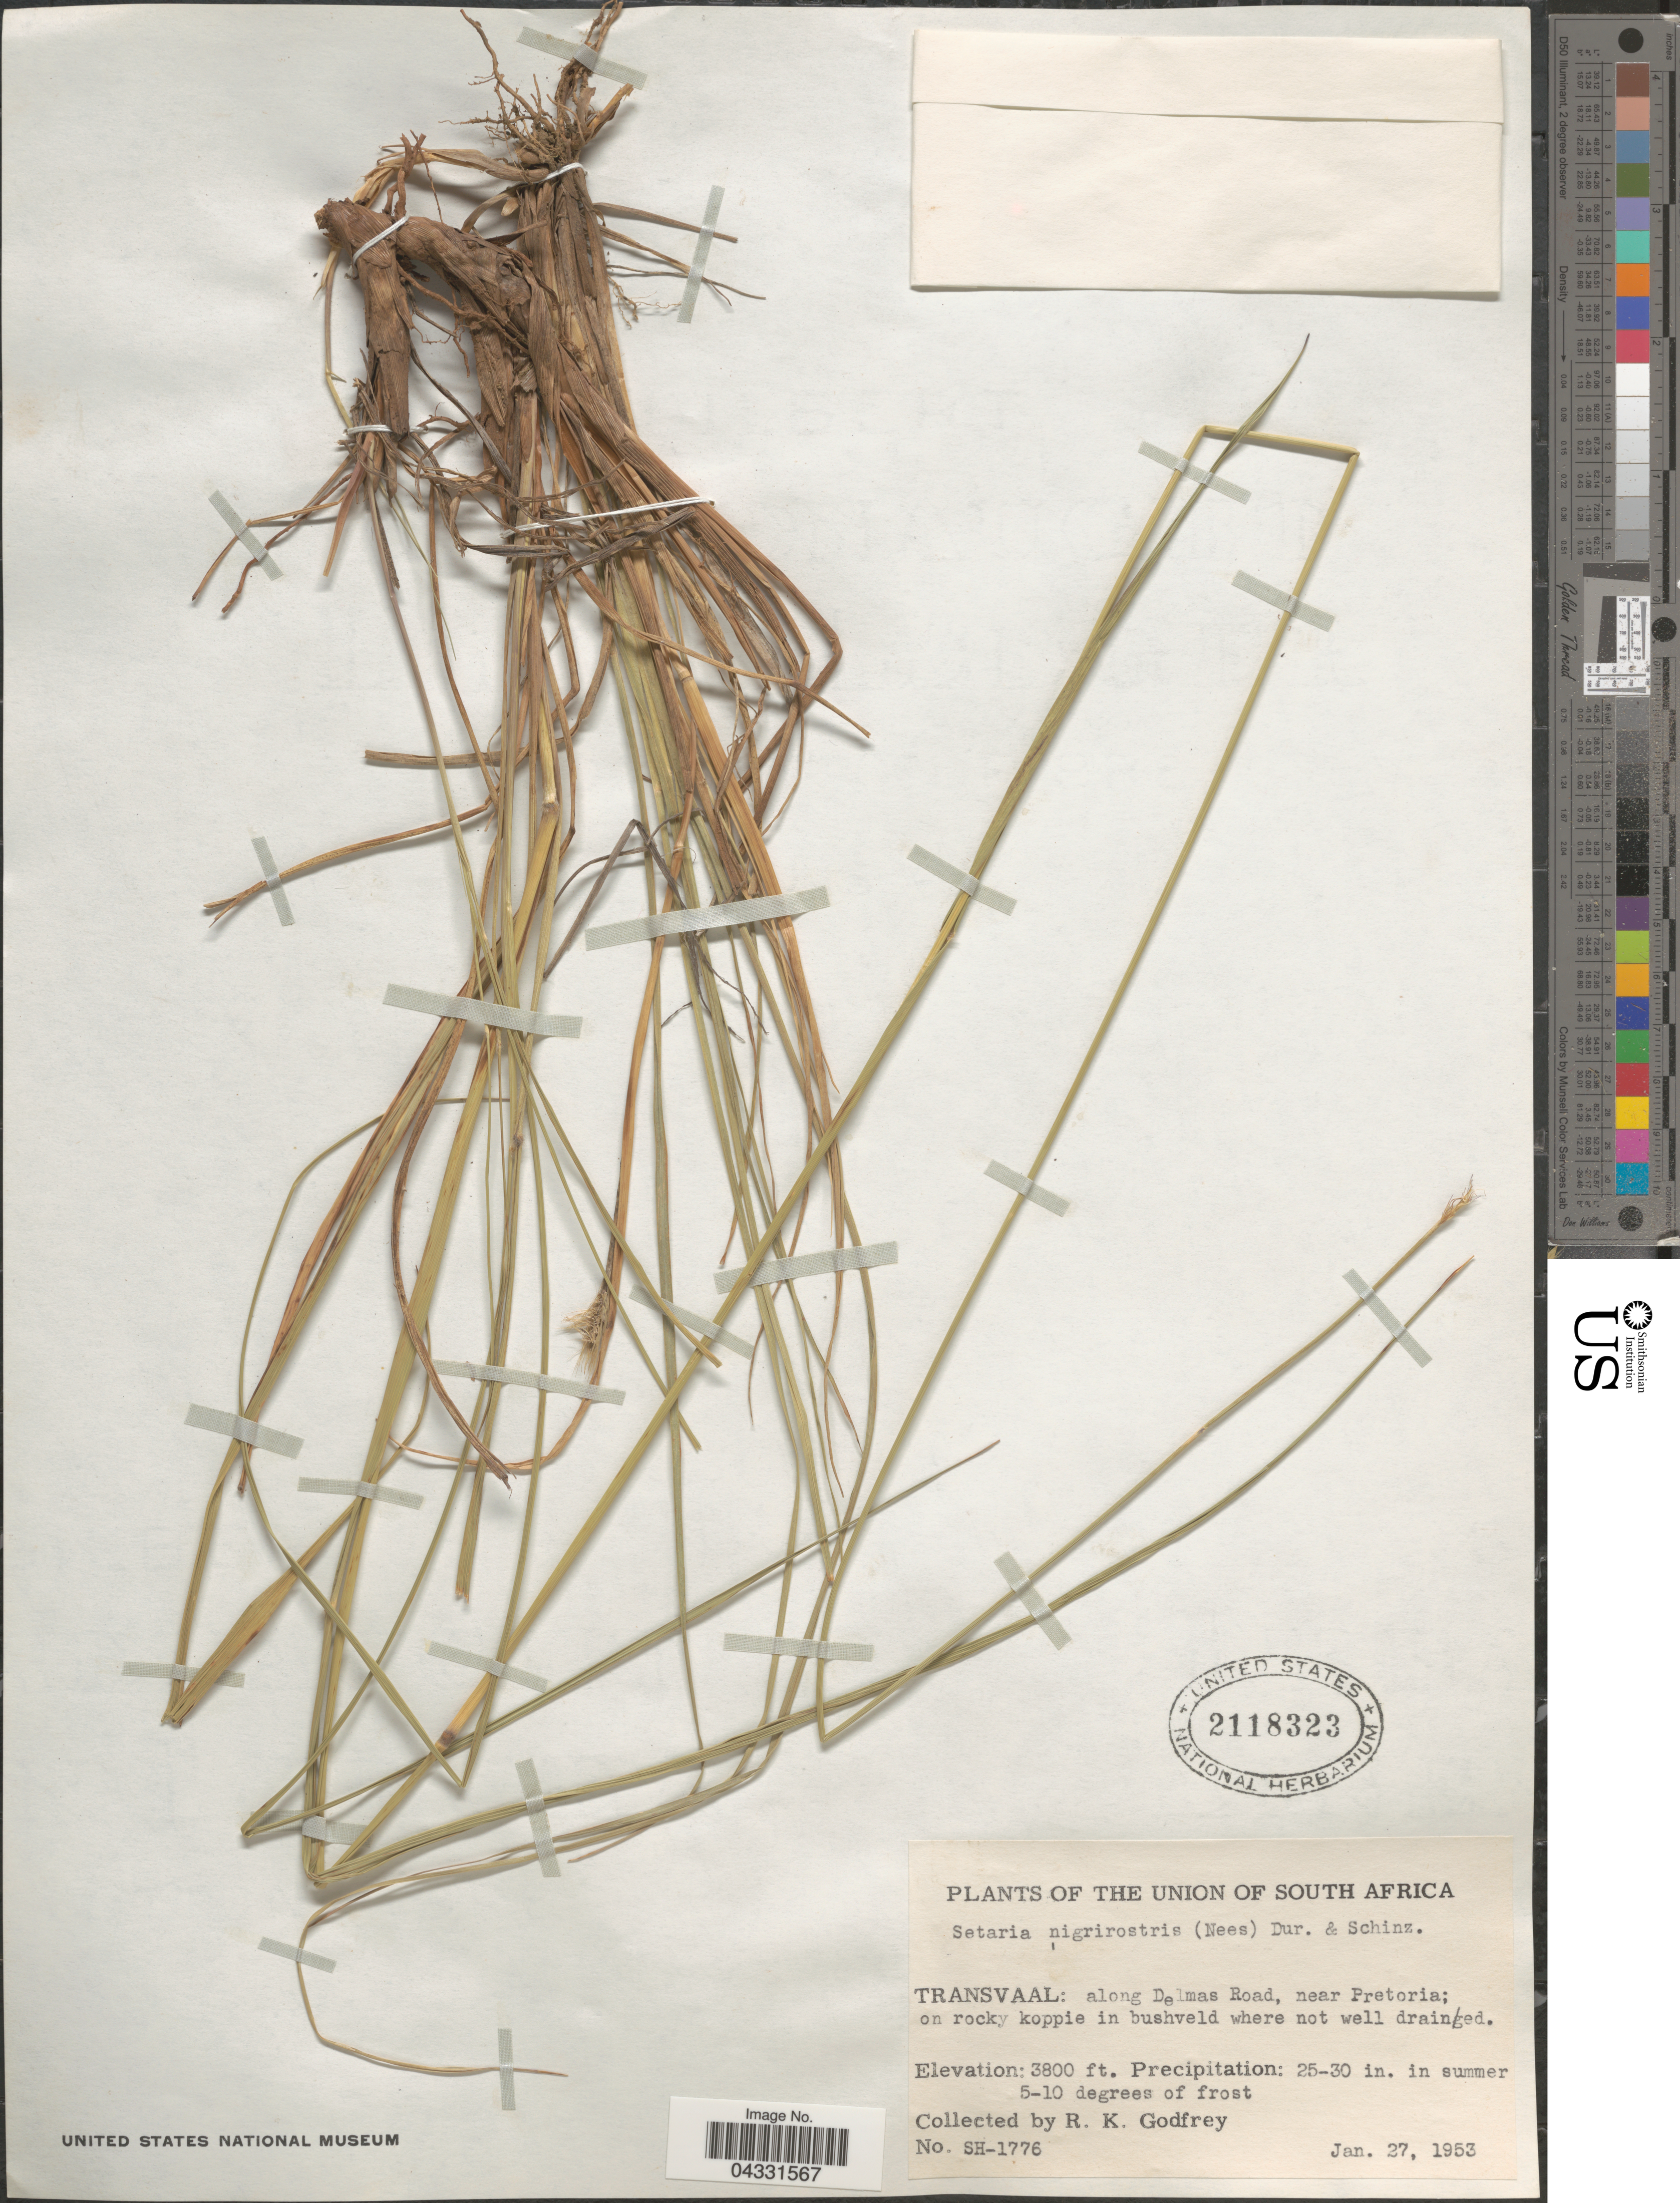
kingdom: Plantae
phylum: Tracheophyta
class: Liliopsida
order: Poales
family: Poaceae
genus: Setaria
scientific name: Setaria nigrirostris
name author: (Nees) Durand & Schinz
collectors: R. K. Godfrey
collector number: SH-1776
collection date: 1953-01-27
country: South Africa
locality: Union of South Africa. Transvaal: along Delmas Road, near Pretoria; on rocky koppie in bushveld where not well drained.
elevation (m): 1158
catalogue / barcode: US 2118323